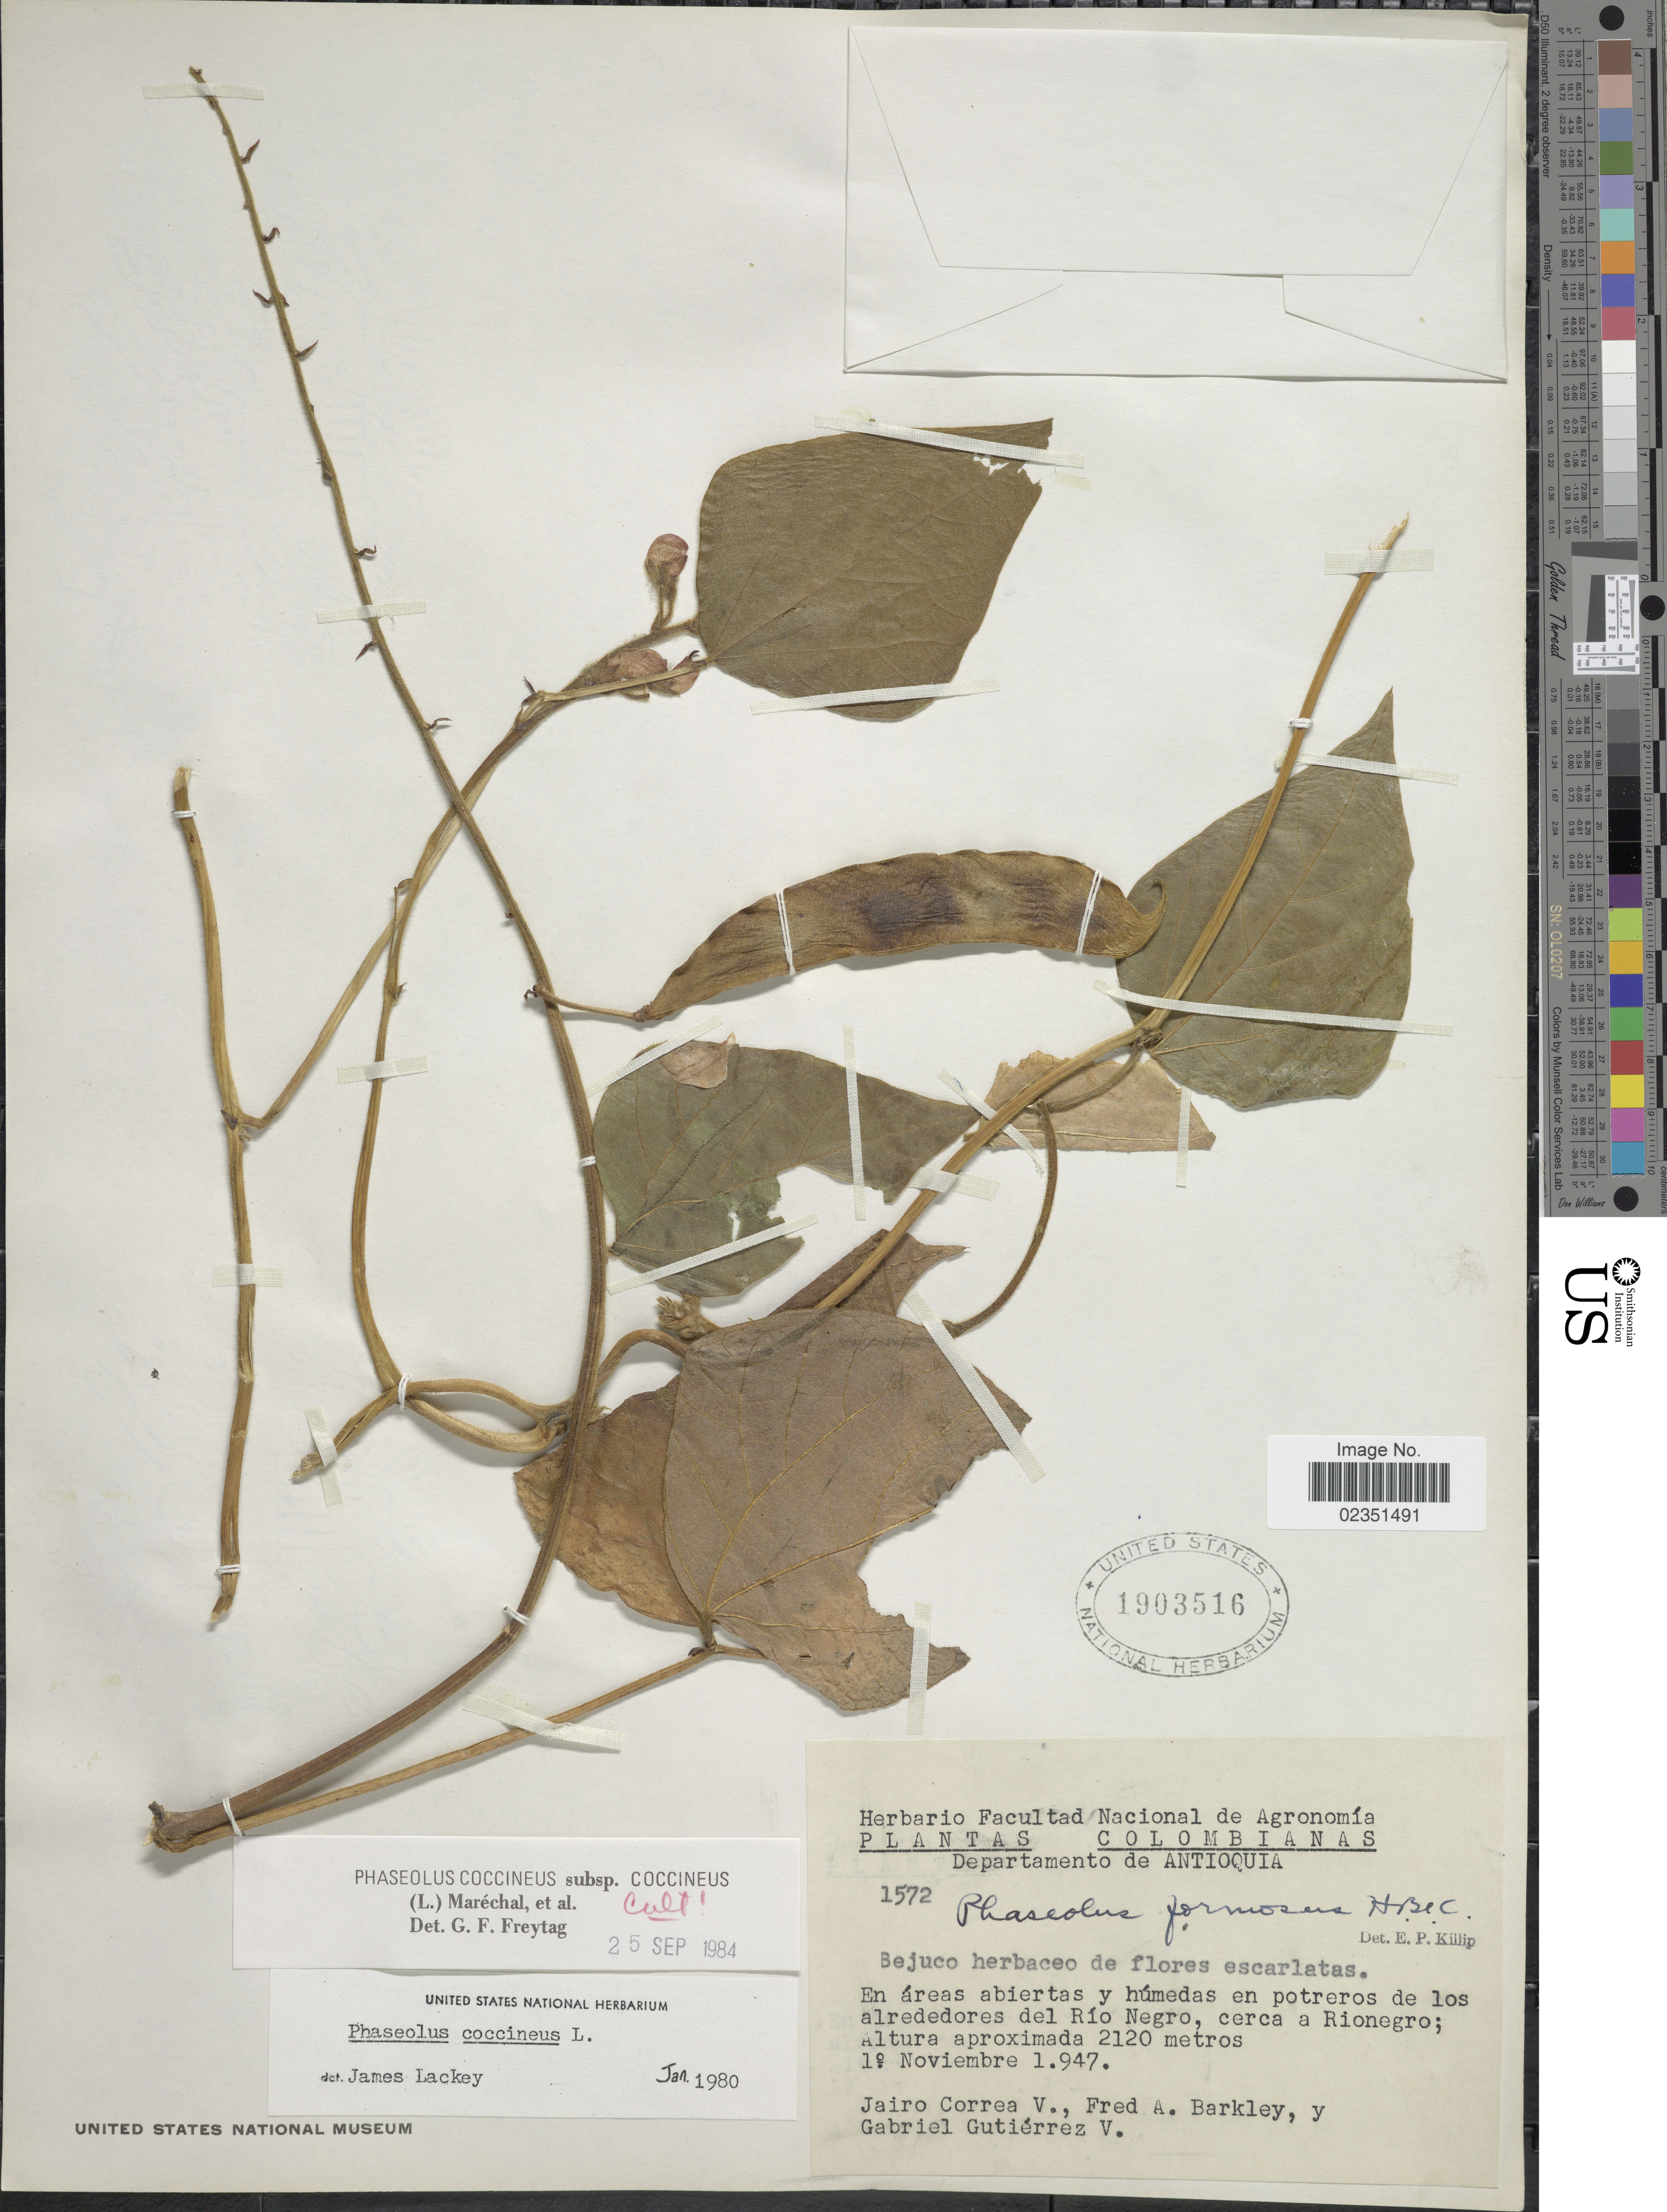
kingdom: Plantae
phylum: Tracheophyta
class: Magnoliopsida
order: Fabales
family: Fabaceae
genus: Phaseolus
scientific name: Phaseolus coccineus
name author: L.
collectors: J. Correa, F. A. Barkley & G. Guttierez V.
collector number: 1572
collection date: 1947-11-10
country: Colombia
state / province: Antioquia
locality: De los alrededores del Rio Negro, cerca a Rionegro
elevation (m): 2120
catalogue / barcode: US 1903516